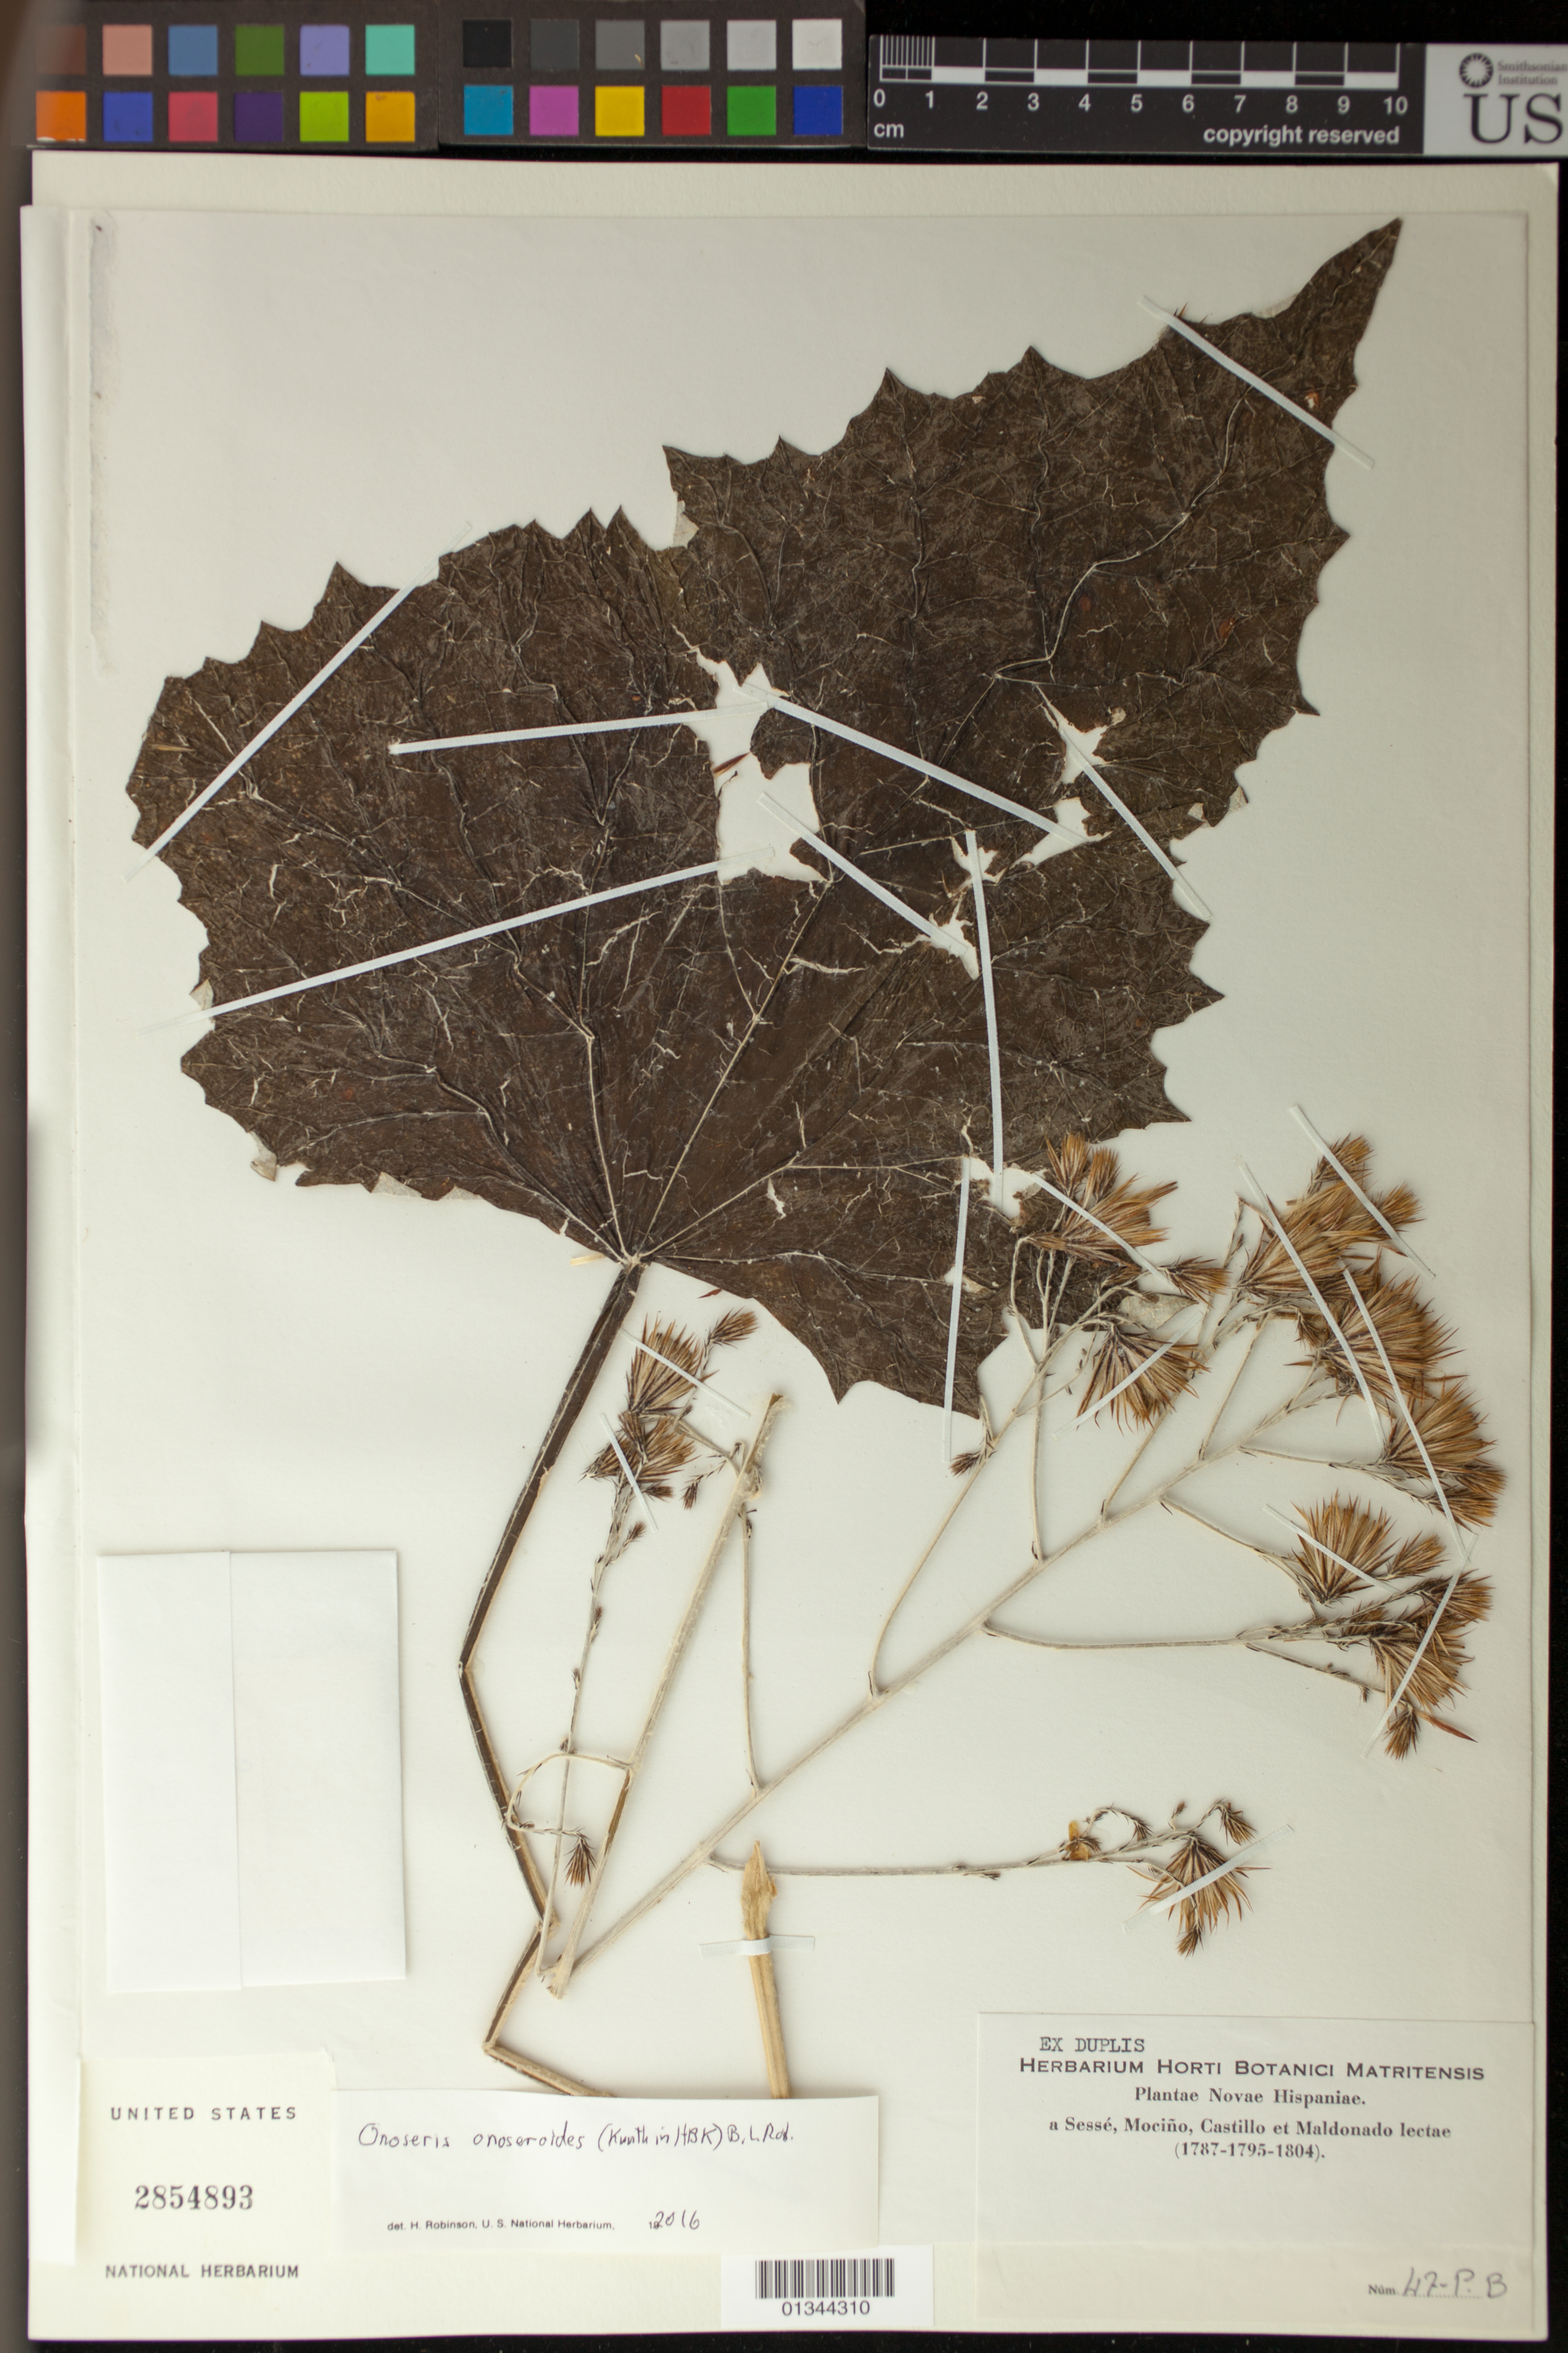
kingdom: Plantae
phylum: Tracheophyta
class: Magnoliopsida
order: Asterales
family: Asteraceae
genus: Onoseris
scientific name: Onoseris onoseroides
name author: (Kunth) B.L. Rob.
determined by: Robinson, Harold E., (US)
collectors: Sessé, --, Mociño, Castillo, -- & Maldonado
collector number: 47-P.B.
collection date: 1787/1804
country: Mexico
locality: Novae Hispaniae.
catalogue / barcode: US 2854893